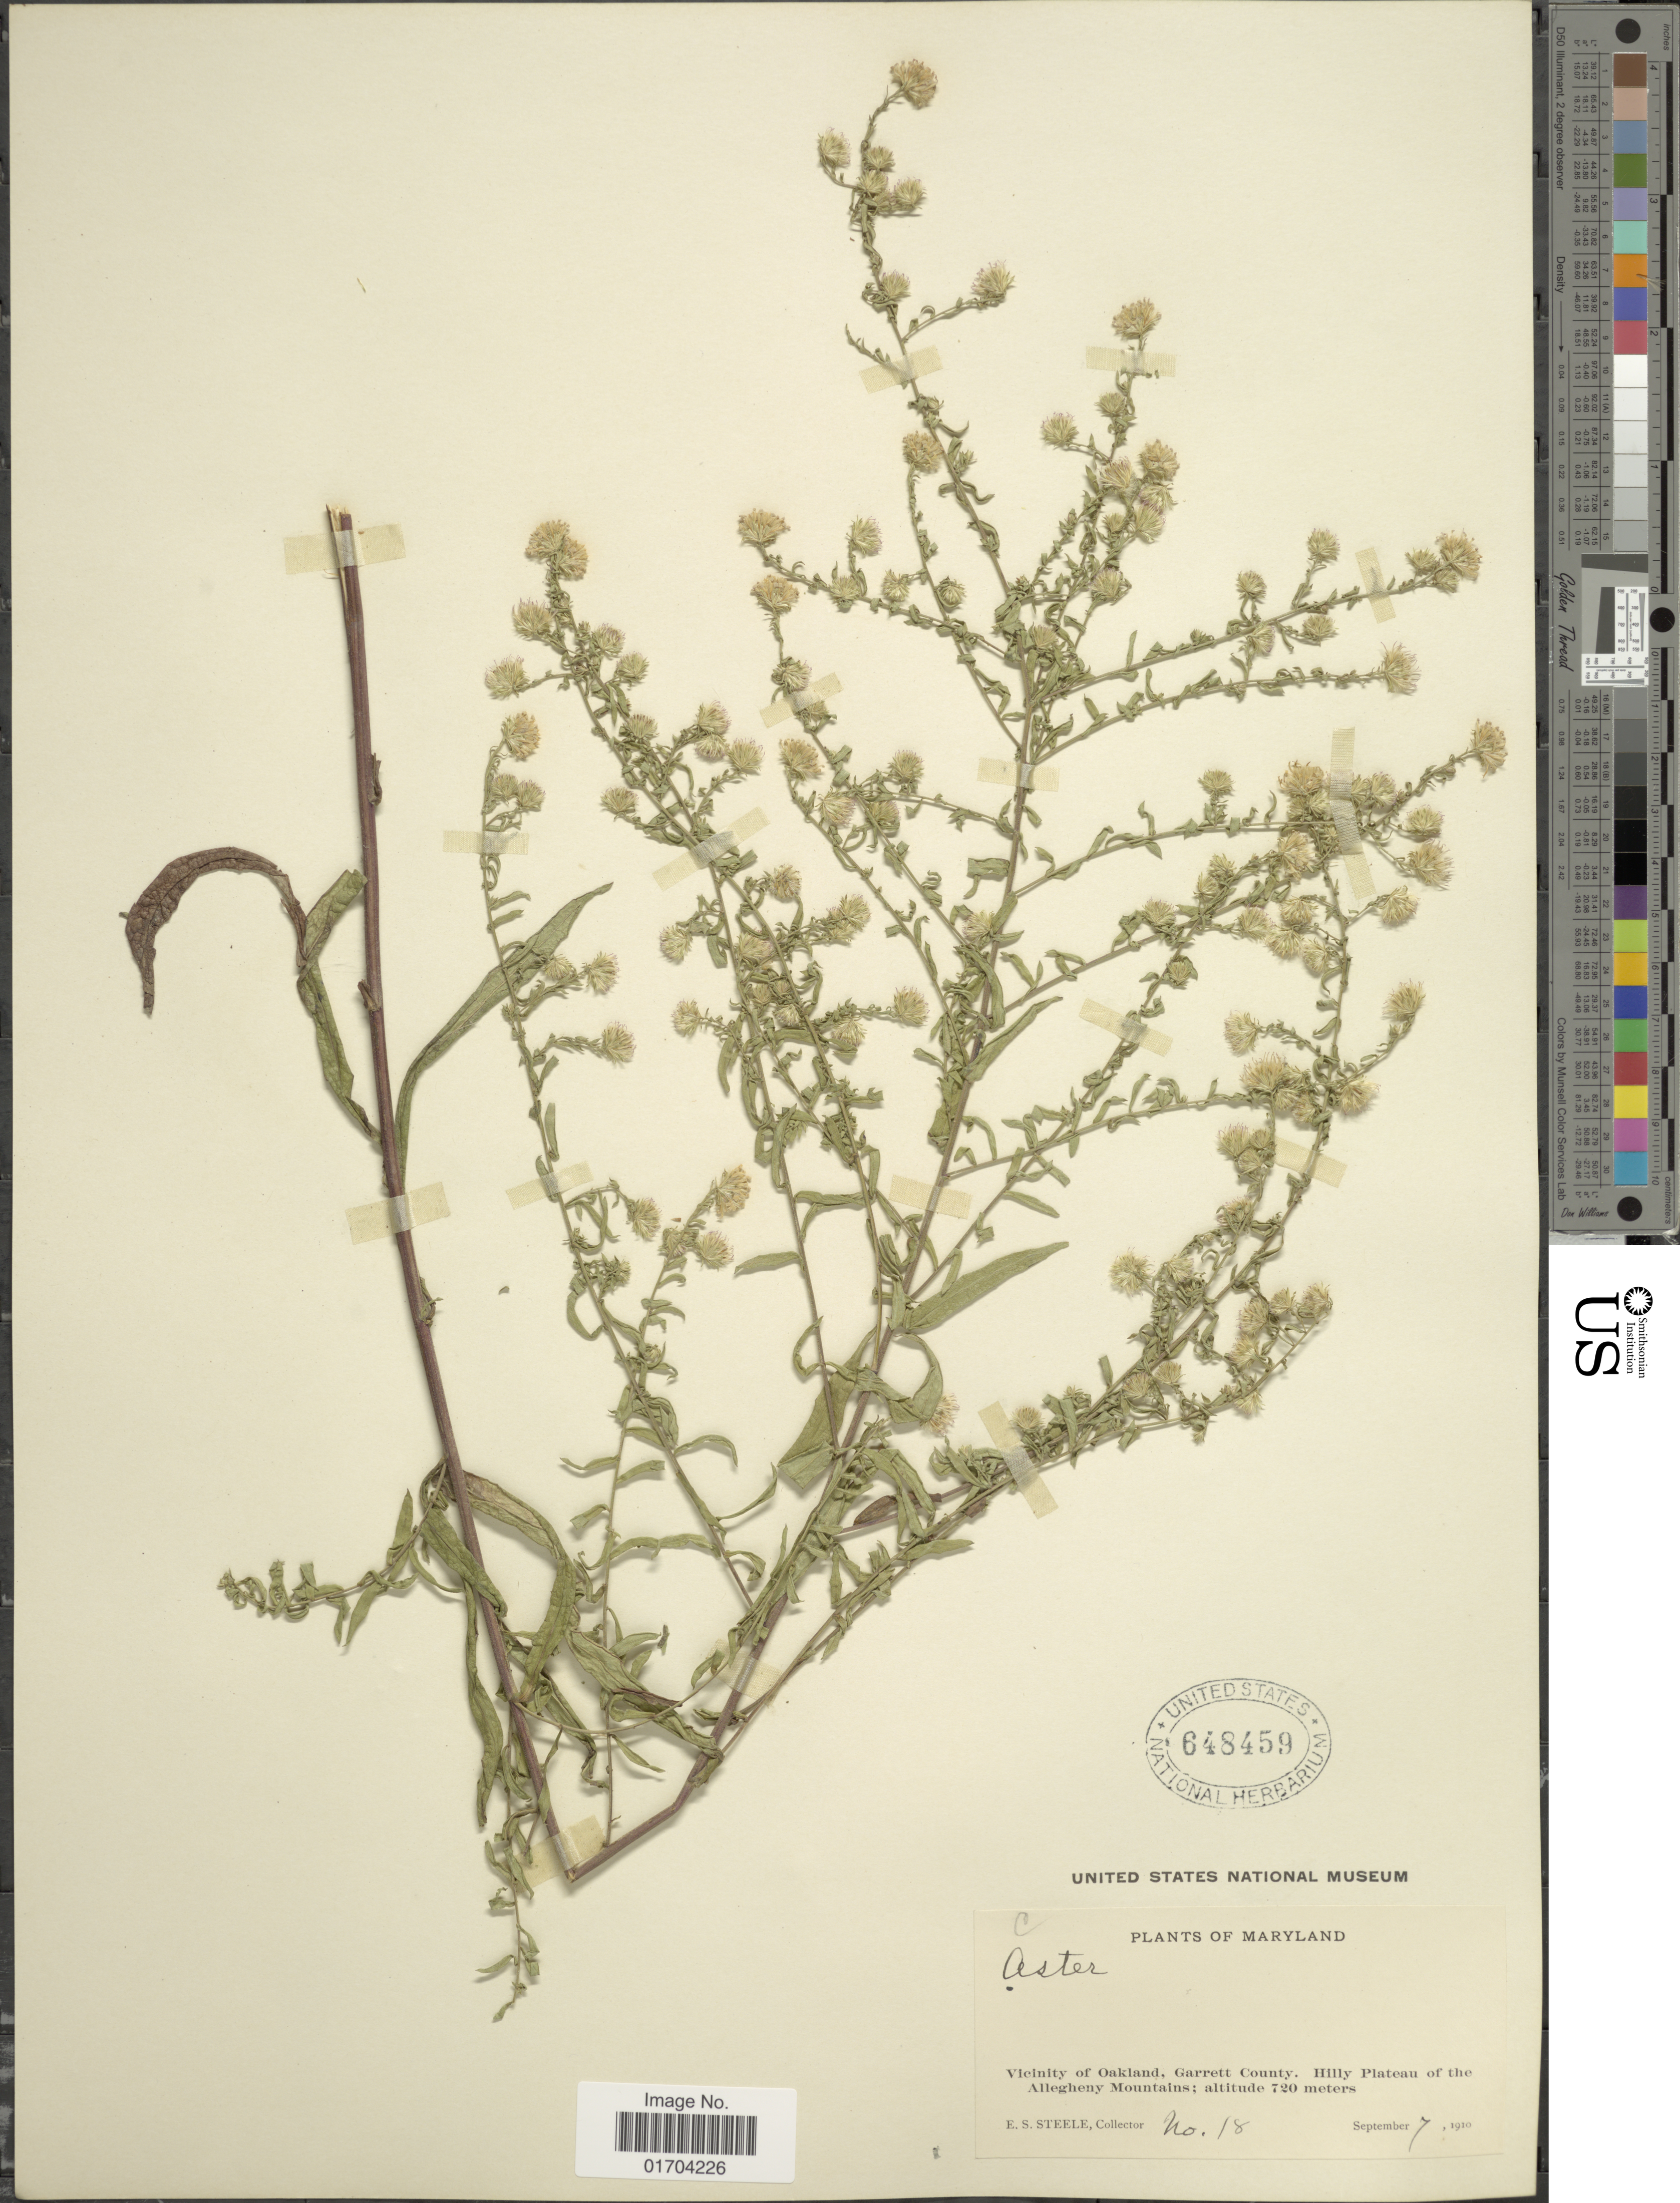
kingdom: Plantae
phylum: Tracheophyta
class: Magnoliopsida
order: Asterales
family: Asteraceae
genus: Symphyotrichum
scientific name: Symphyotrichum sp.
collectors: E. Steele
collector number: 18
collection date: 1910-09-07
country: United States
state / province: Maryland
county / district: Garrett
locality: Vicinity of Oakland, Garrett County. Hilly Plateau of the Allegheny Mountains.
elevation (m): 720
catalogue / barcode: US 648459